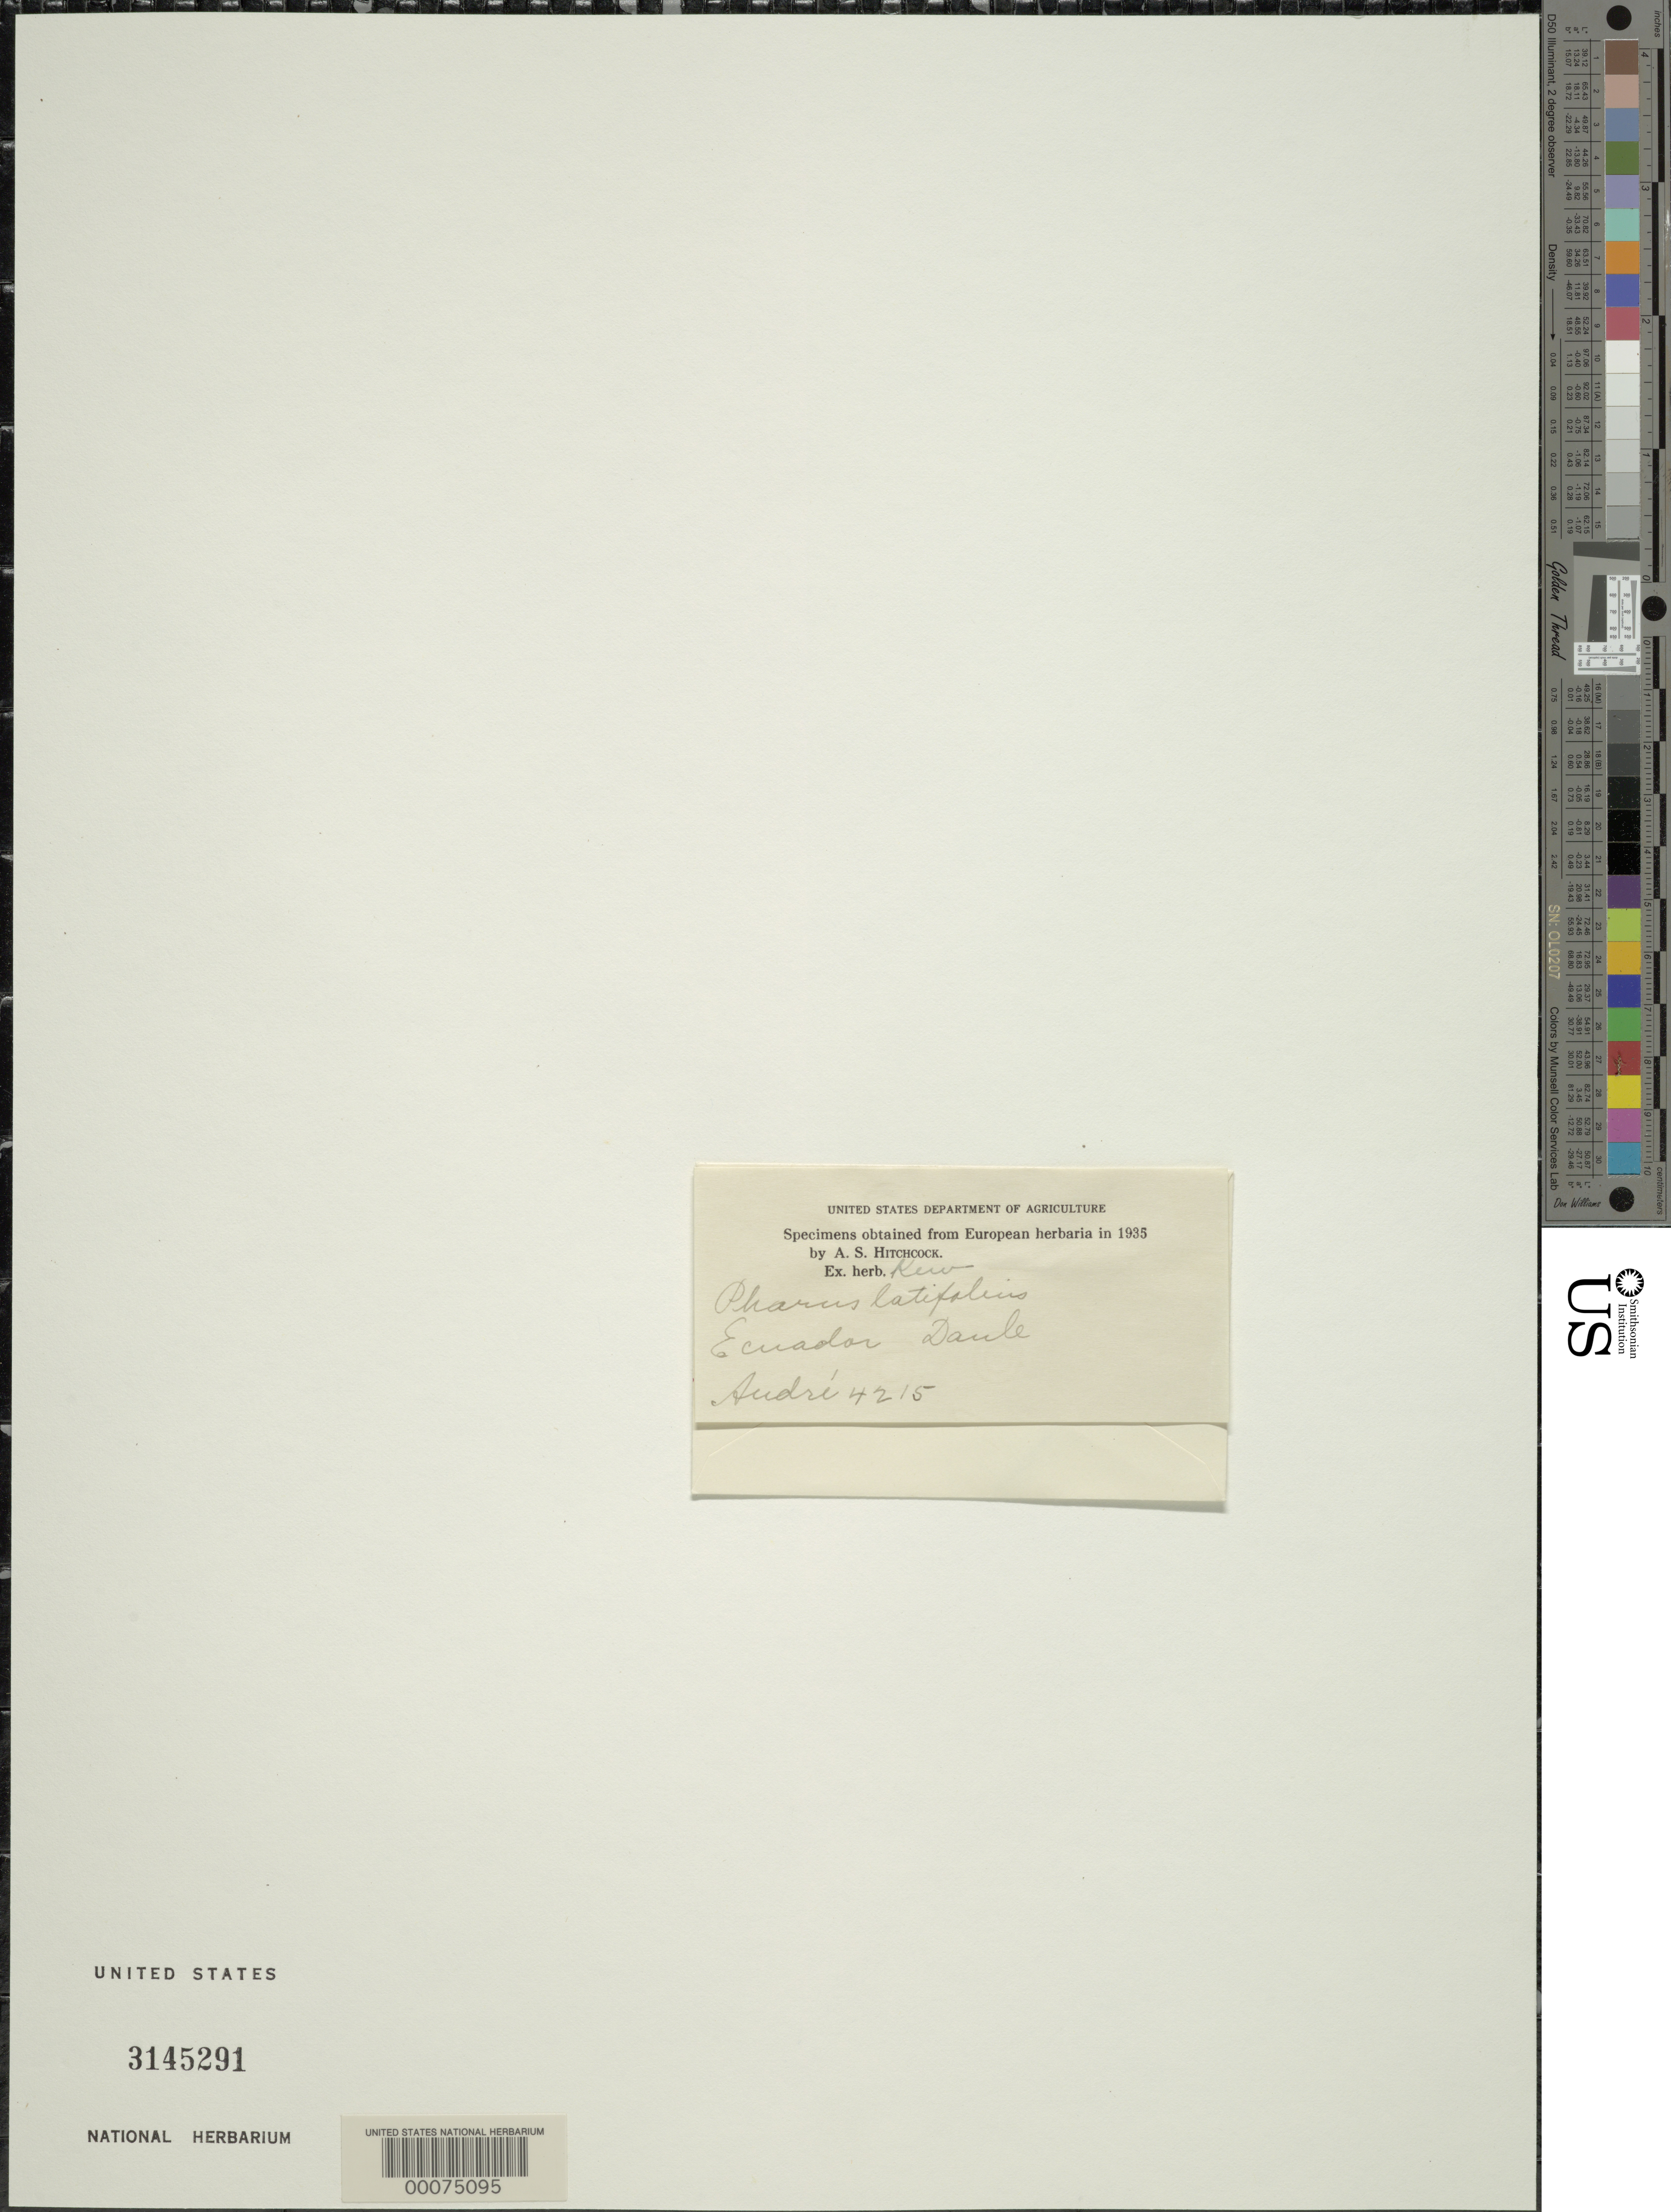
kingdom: Plantae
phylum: Tracheophyta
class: Liliopsida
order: Poales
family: Poaceae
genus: Pharus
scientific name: Pharus latifolius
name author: L.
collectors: É. F. André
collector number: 4215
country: Ecuador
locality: Daule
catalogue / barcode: US 3145291